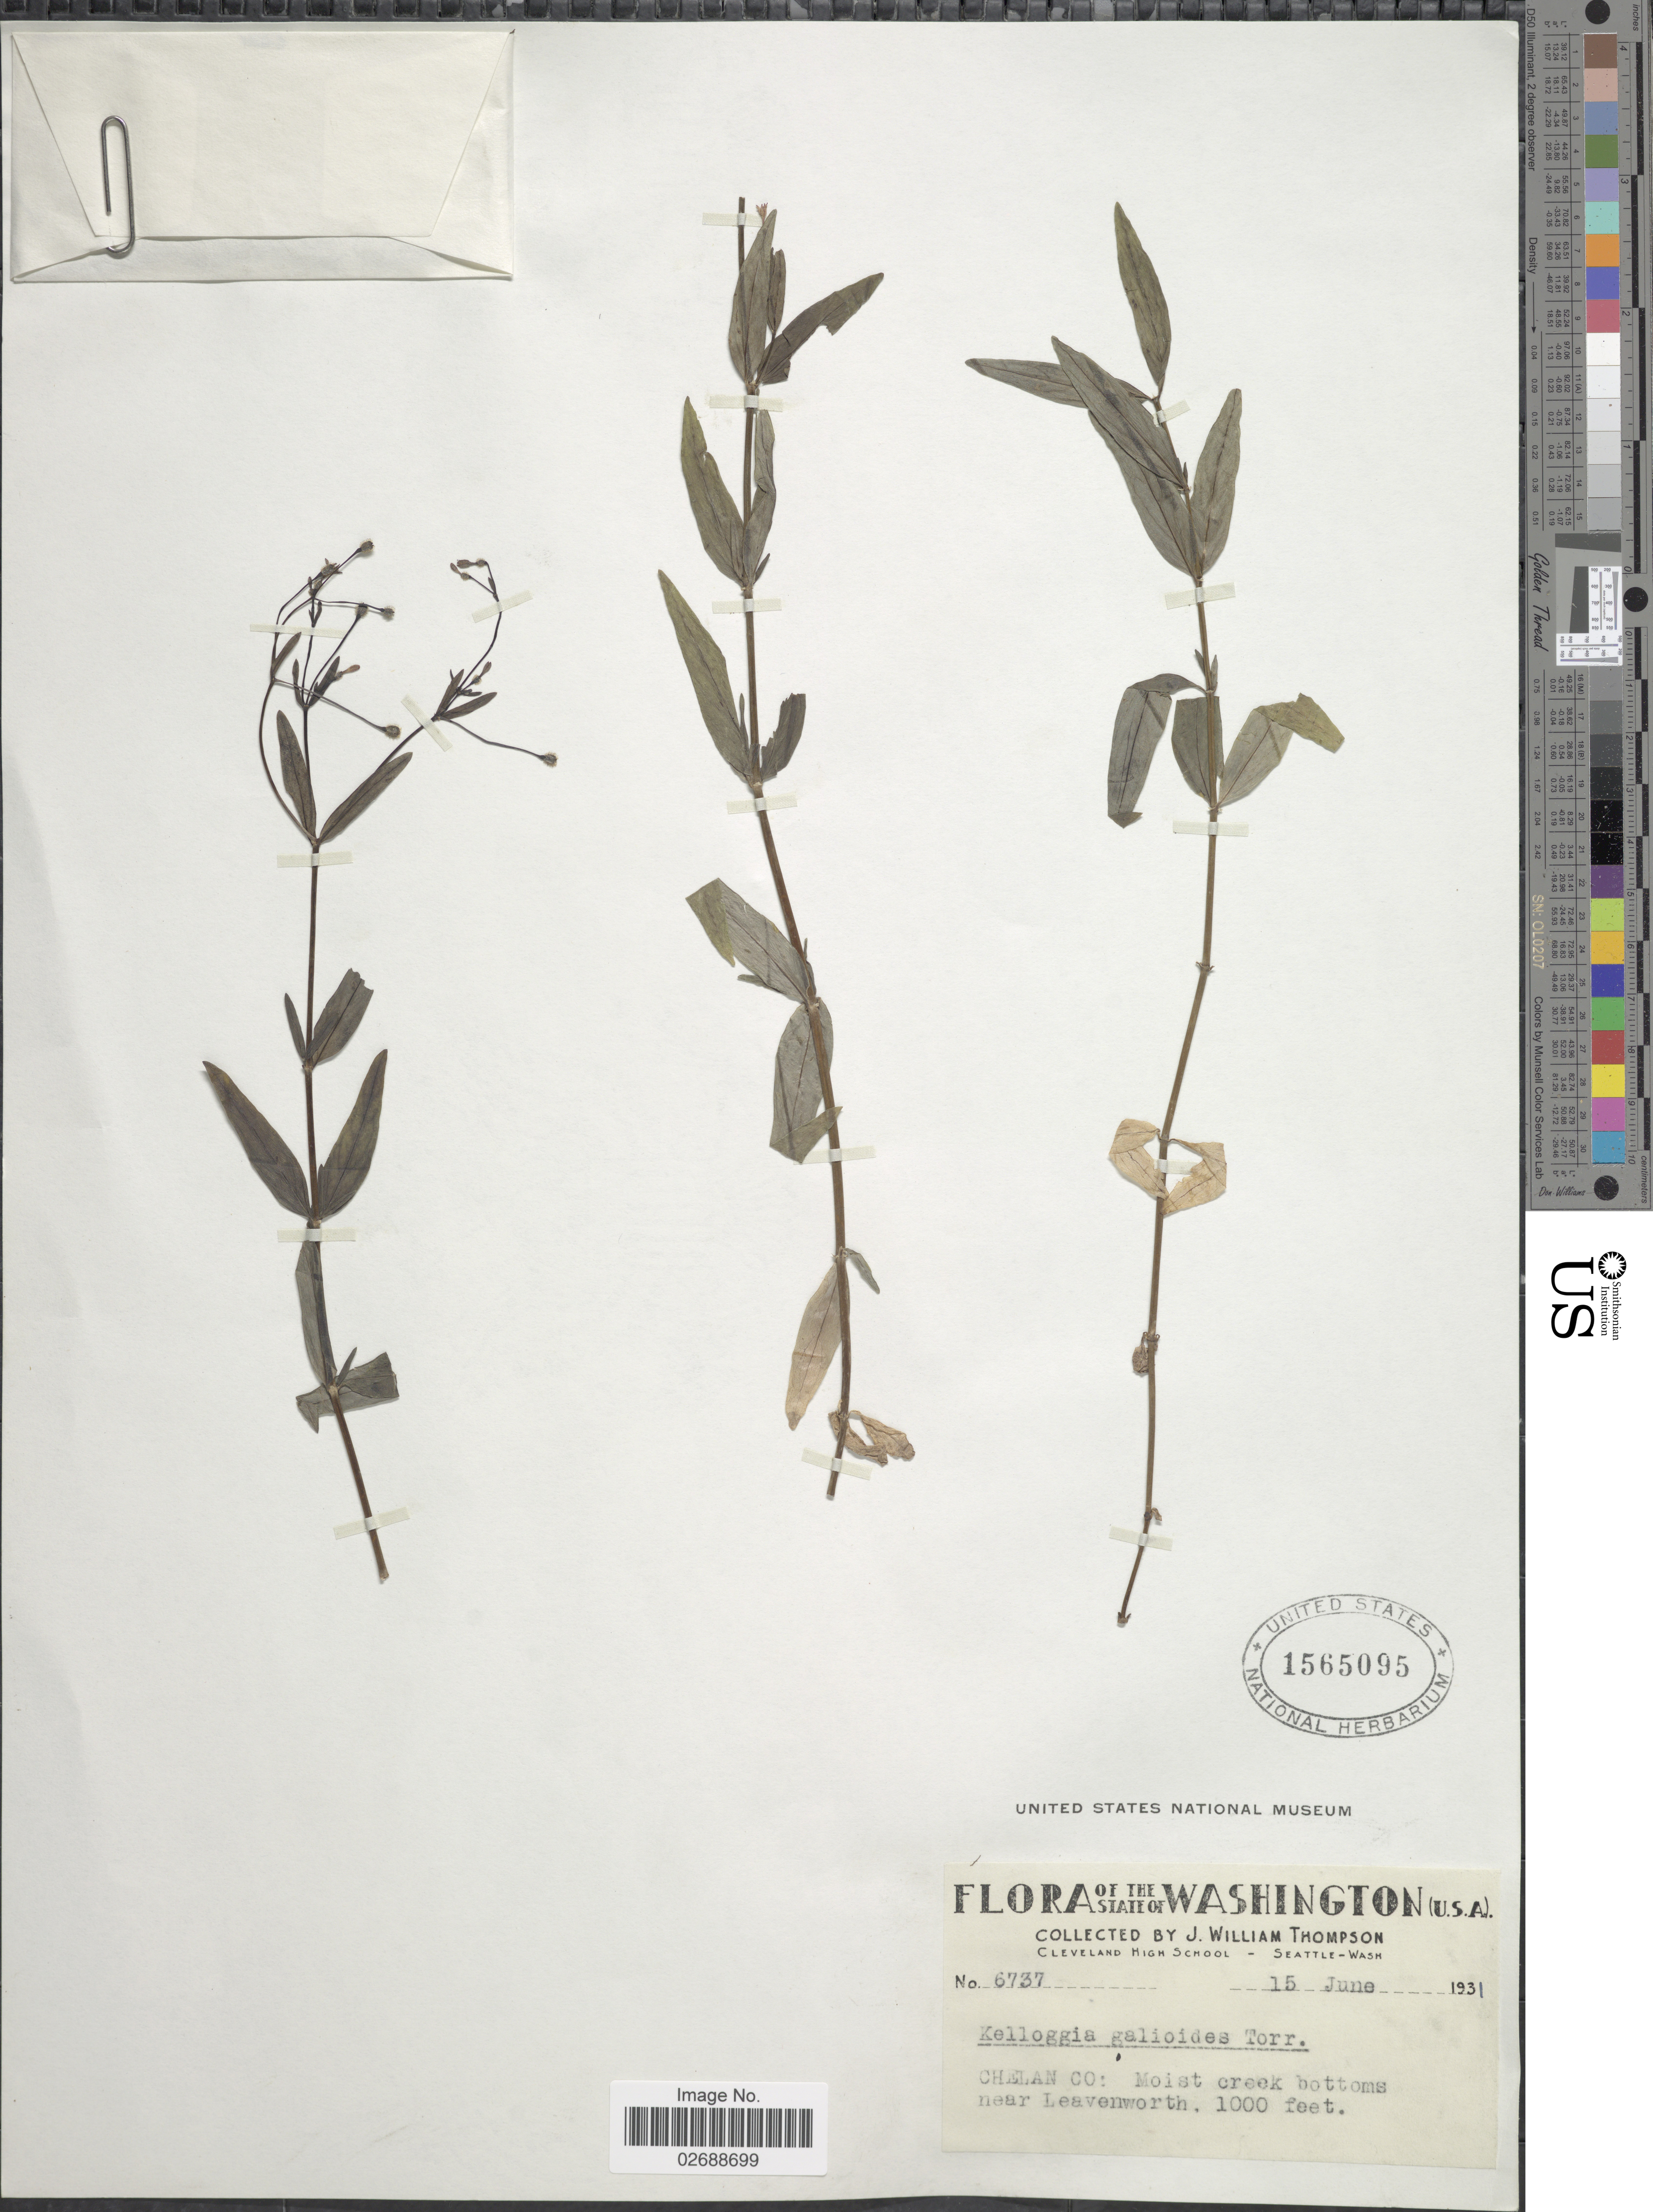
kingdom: Plantae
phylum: Tracheophyta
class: Magnoliopsida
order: Gentianales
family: Rubiaceae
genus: Kelloggia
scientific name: Kelloggia galioides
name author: Torr.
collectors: J. W. Thompson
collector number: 6737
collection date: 1931-06-15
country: United States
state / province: Washington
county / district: Chelan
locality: Chelan Co. Near Leavenworth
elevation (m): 305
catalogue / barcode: US 1565095